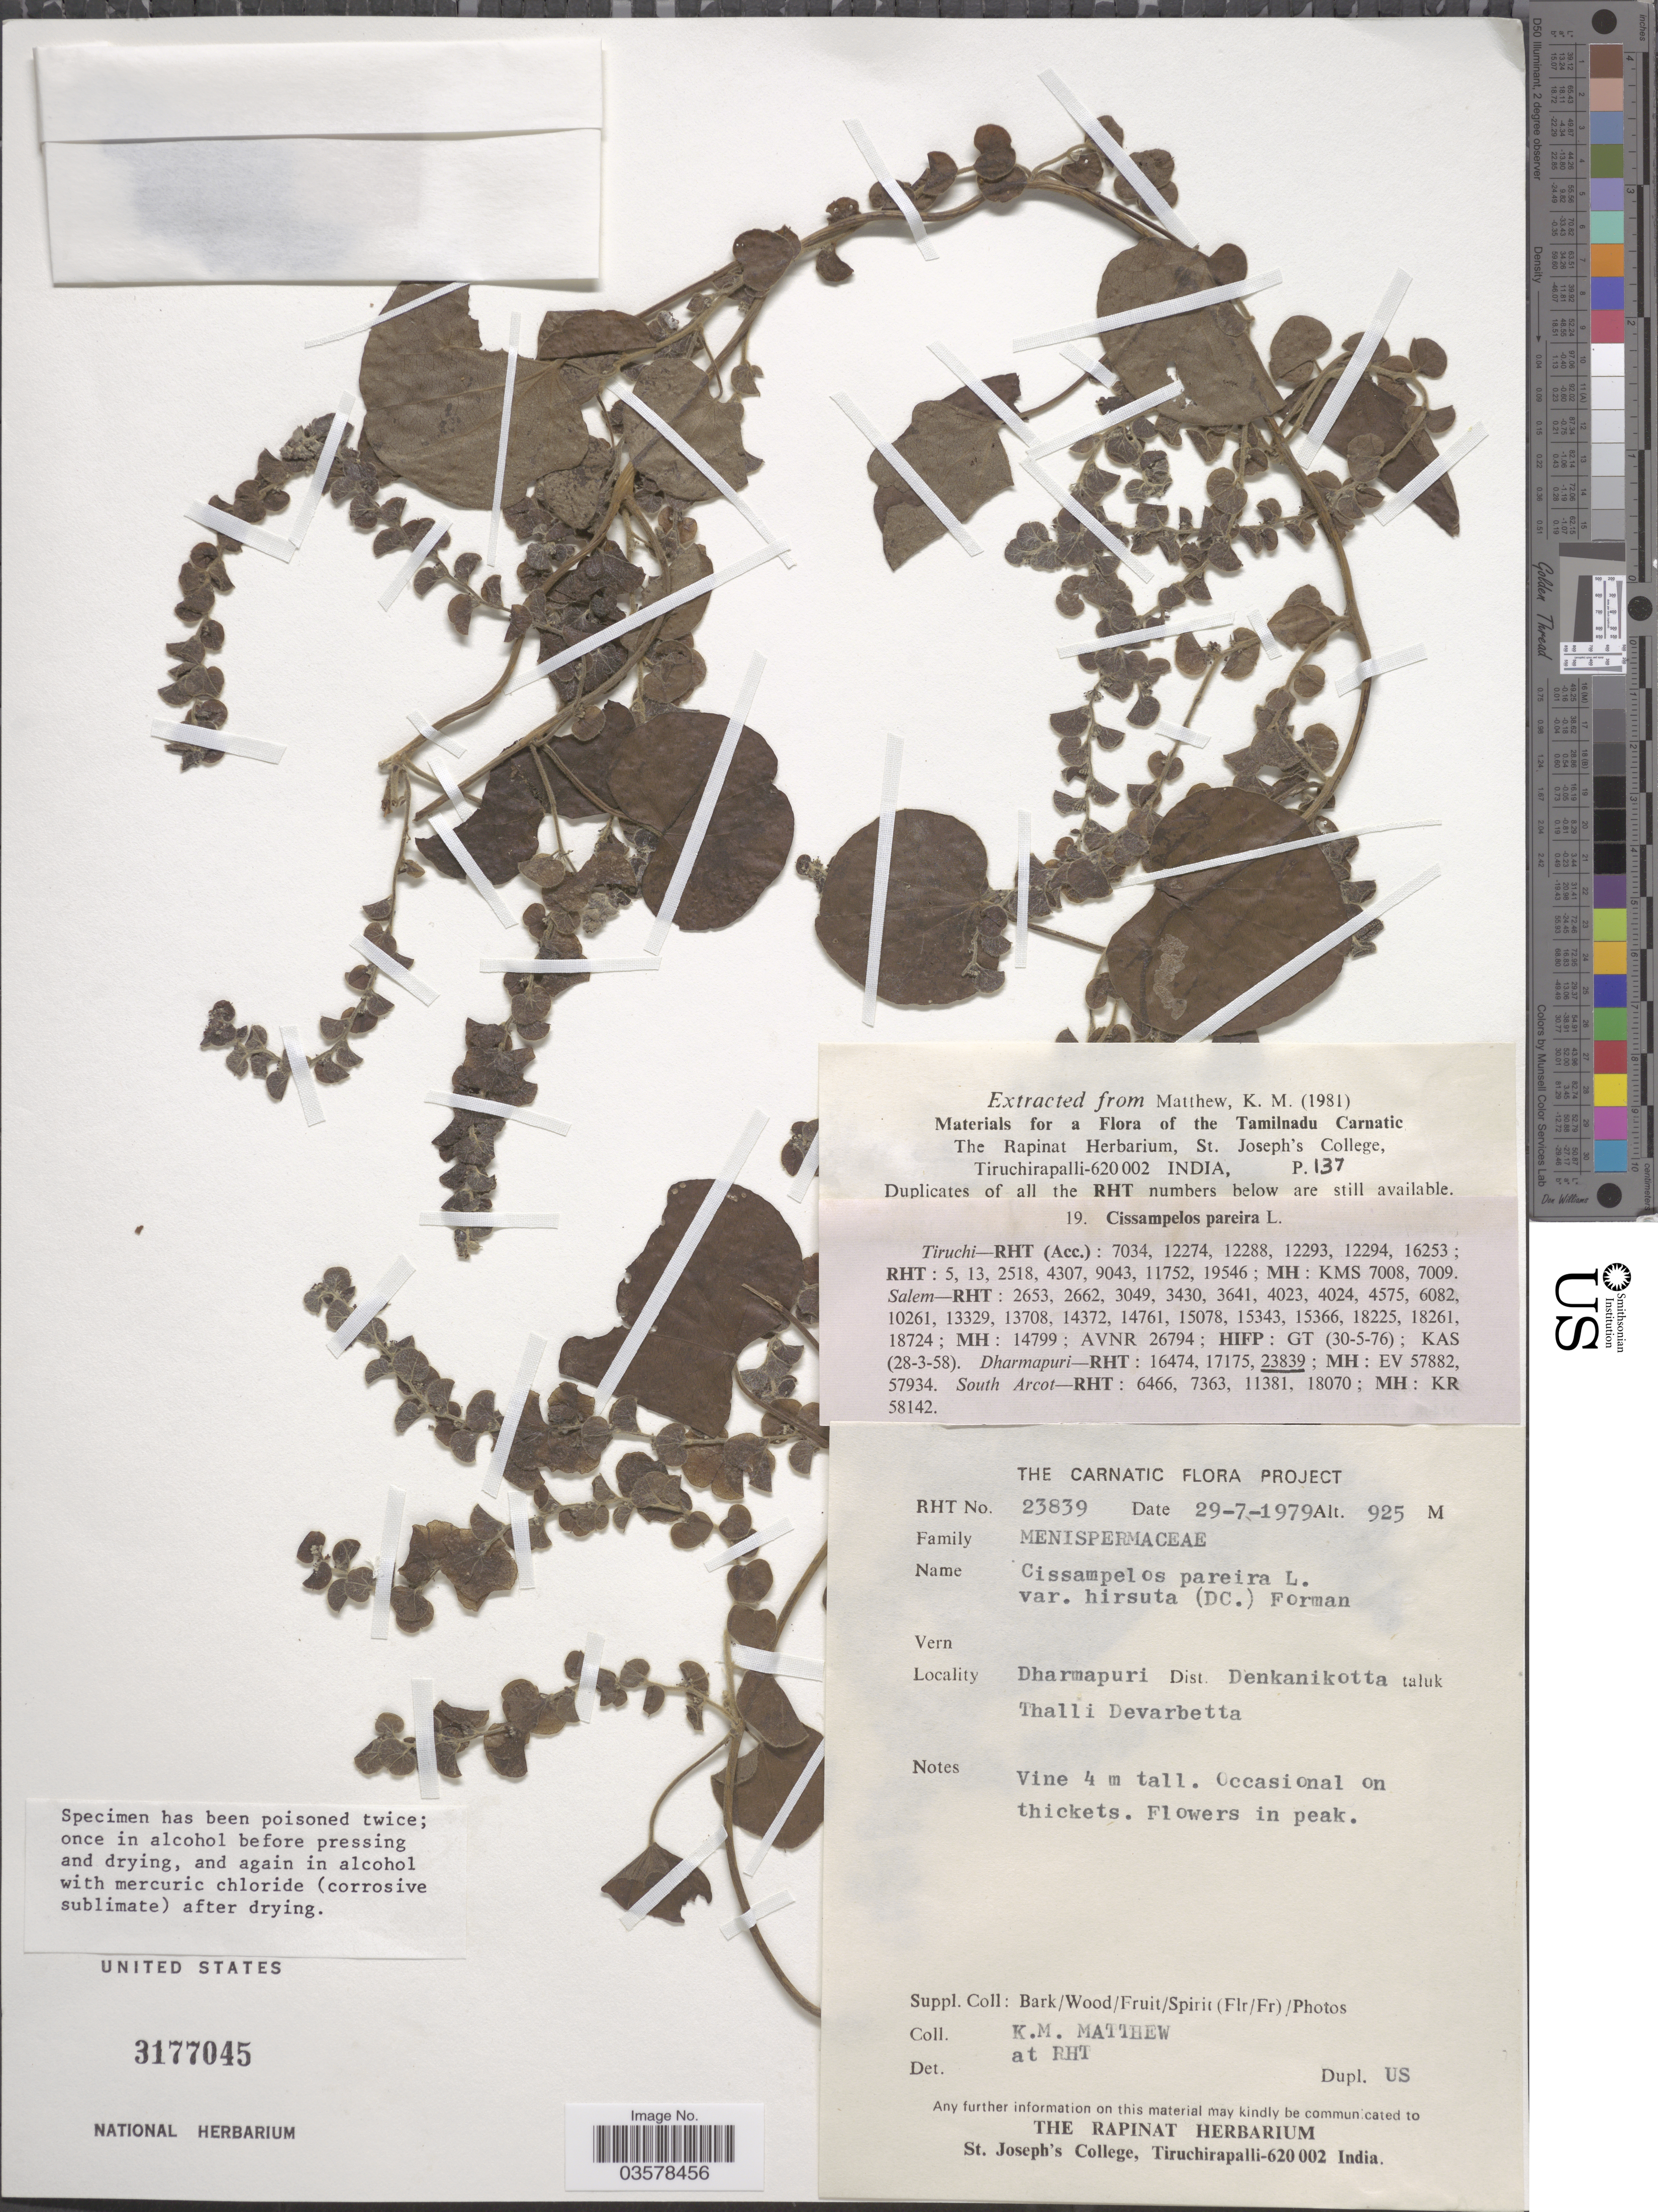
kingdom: Plantae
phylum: Tracheophyta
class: Magnoliopsida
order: Ranunculales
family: Menispermaceae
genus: Cissampelos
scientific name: Cissampelos pareira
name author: L.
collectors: K. M. Matthew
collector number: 23839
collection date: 1979-07-29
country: India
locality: Dharmapuri. Dist. Denkanikotta taluk. Thalli Devarbetta.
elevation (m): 925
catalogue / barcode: US 3177045